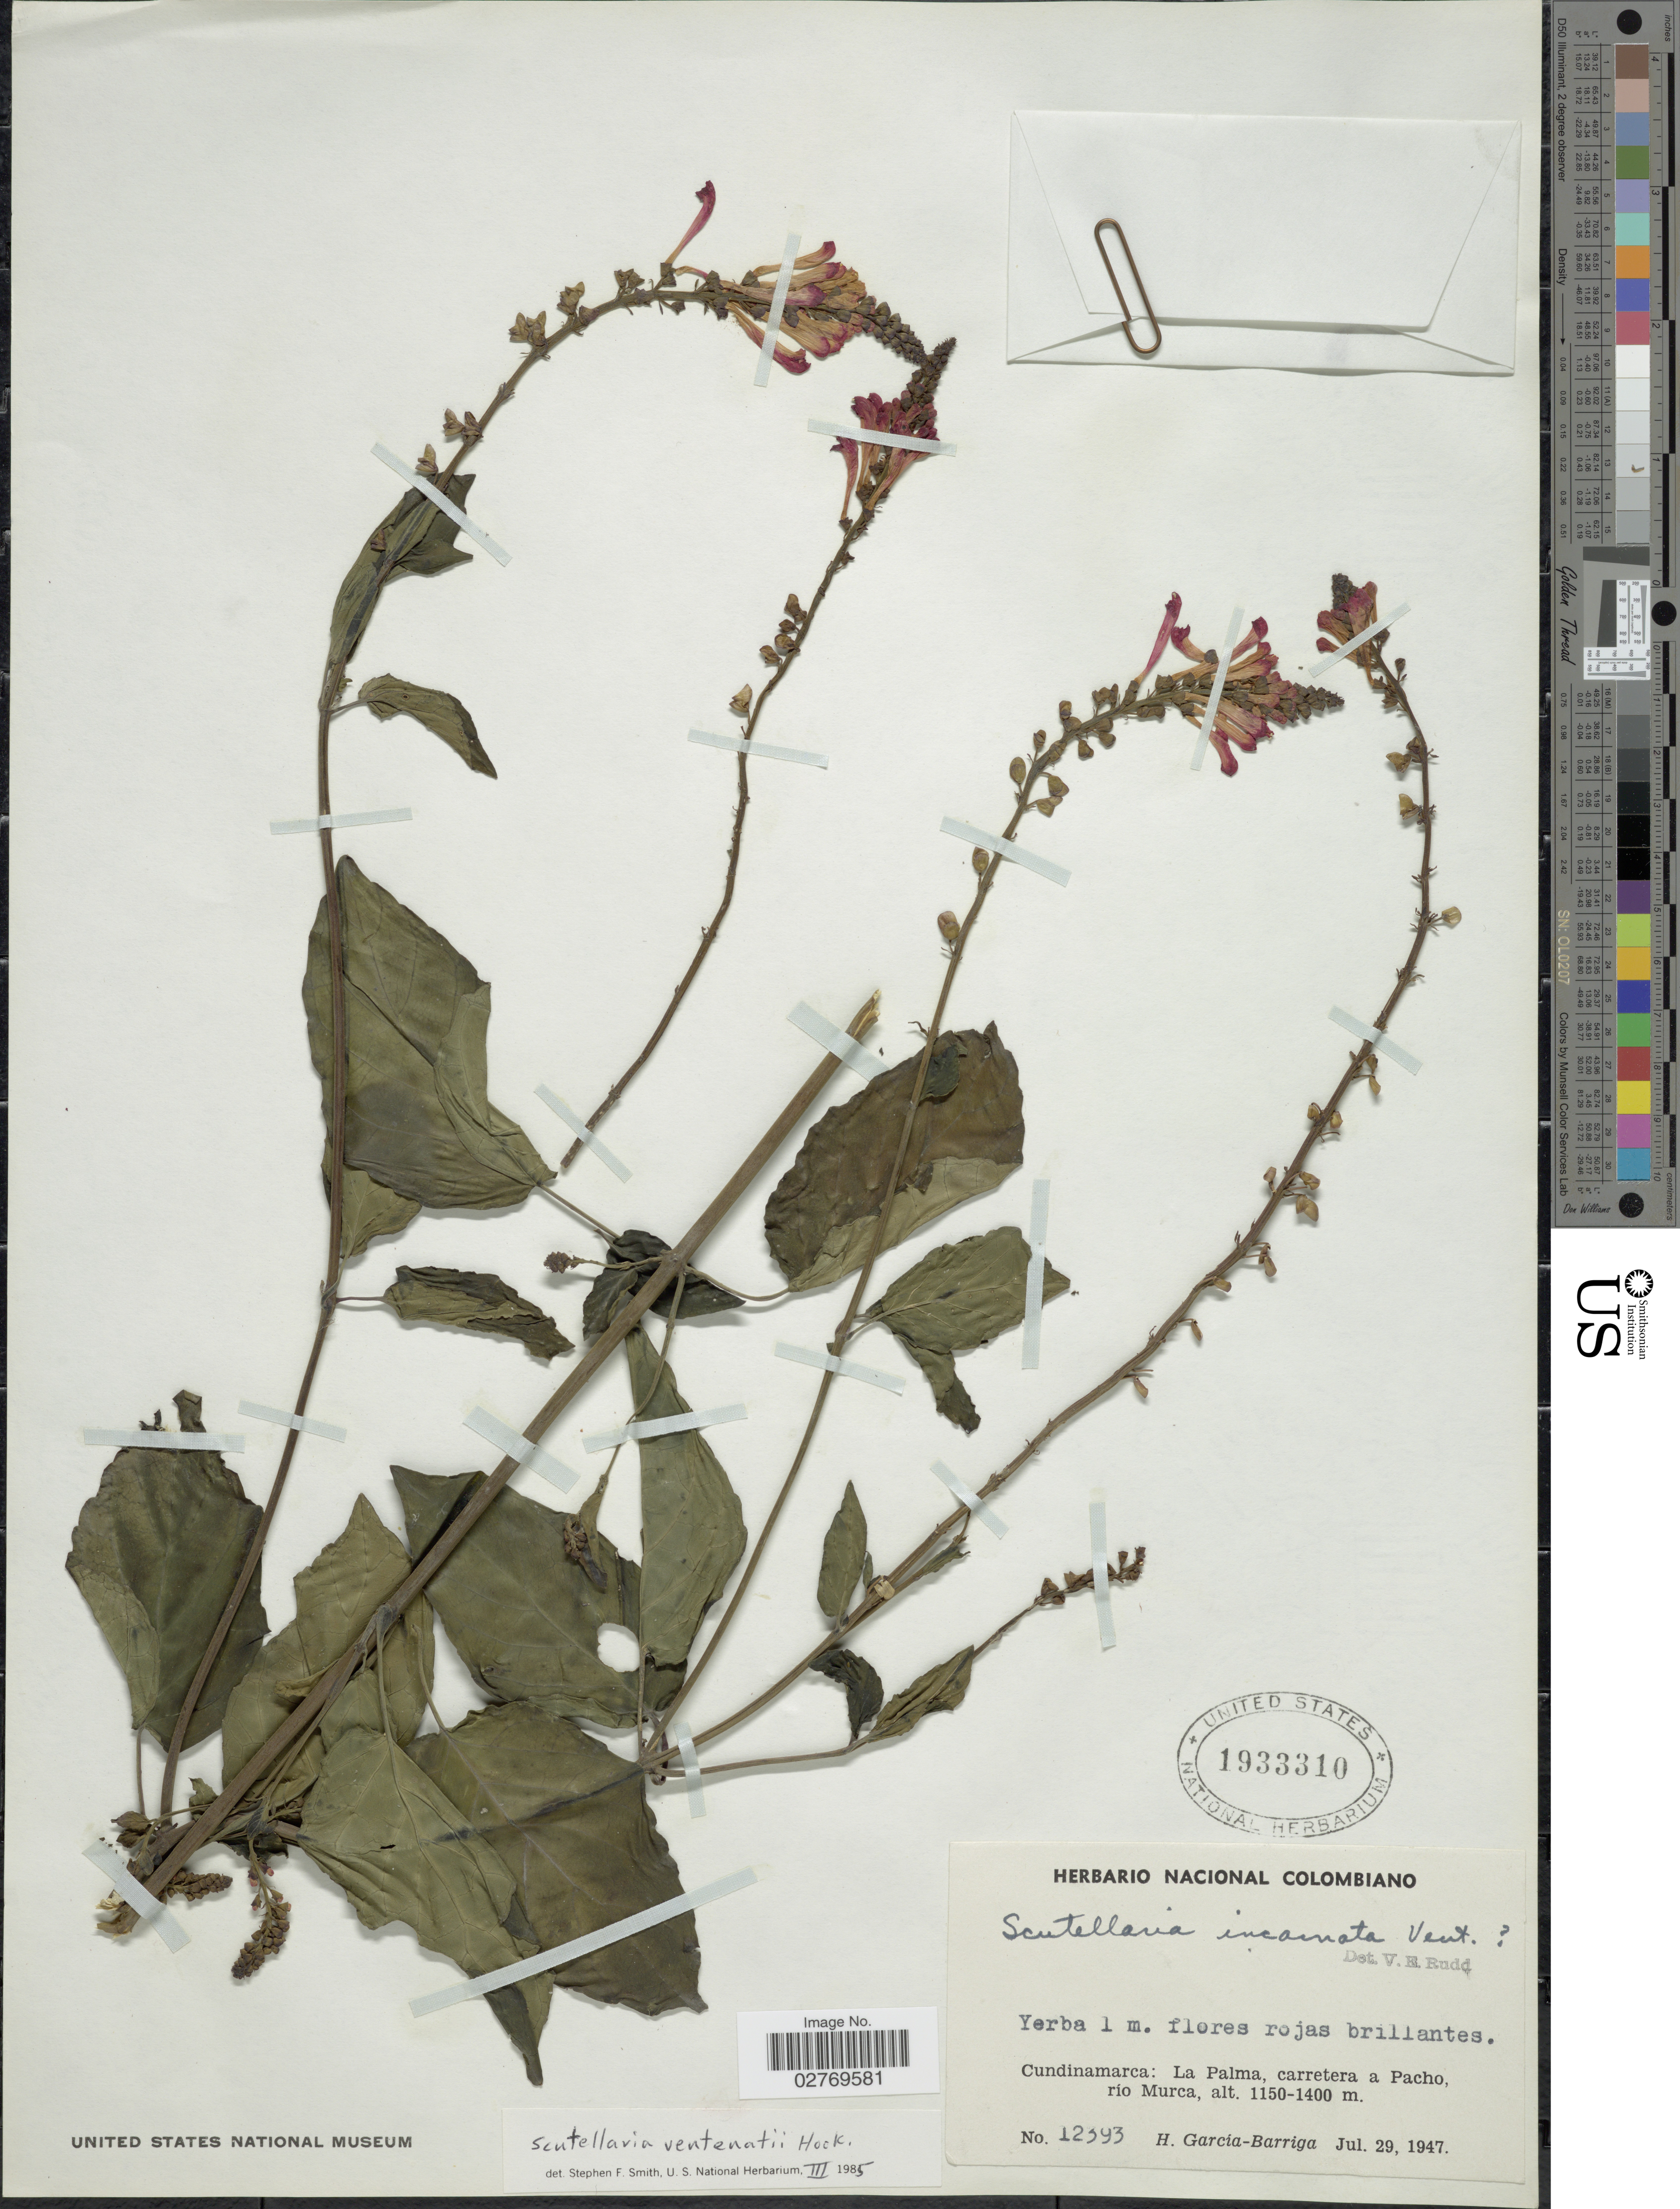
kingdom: Plantae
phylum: Tracheophyta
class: Magnoliopsida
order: Lamiales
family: Lamiaceae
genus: Scutellaria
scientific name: Scutellaria ventenatii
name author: Hook.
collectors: H. García Barriga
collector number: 12393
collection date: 1947-07-29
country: Colombia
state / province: Cundinamarca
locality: La Palma, carretera a Pacho, río Murca.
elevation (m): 1150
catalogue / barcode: US 1933310